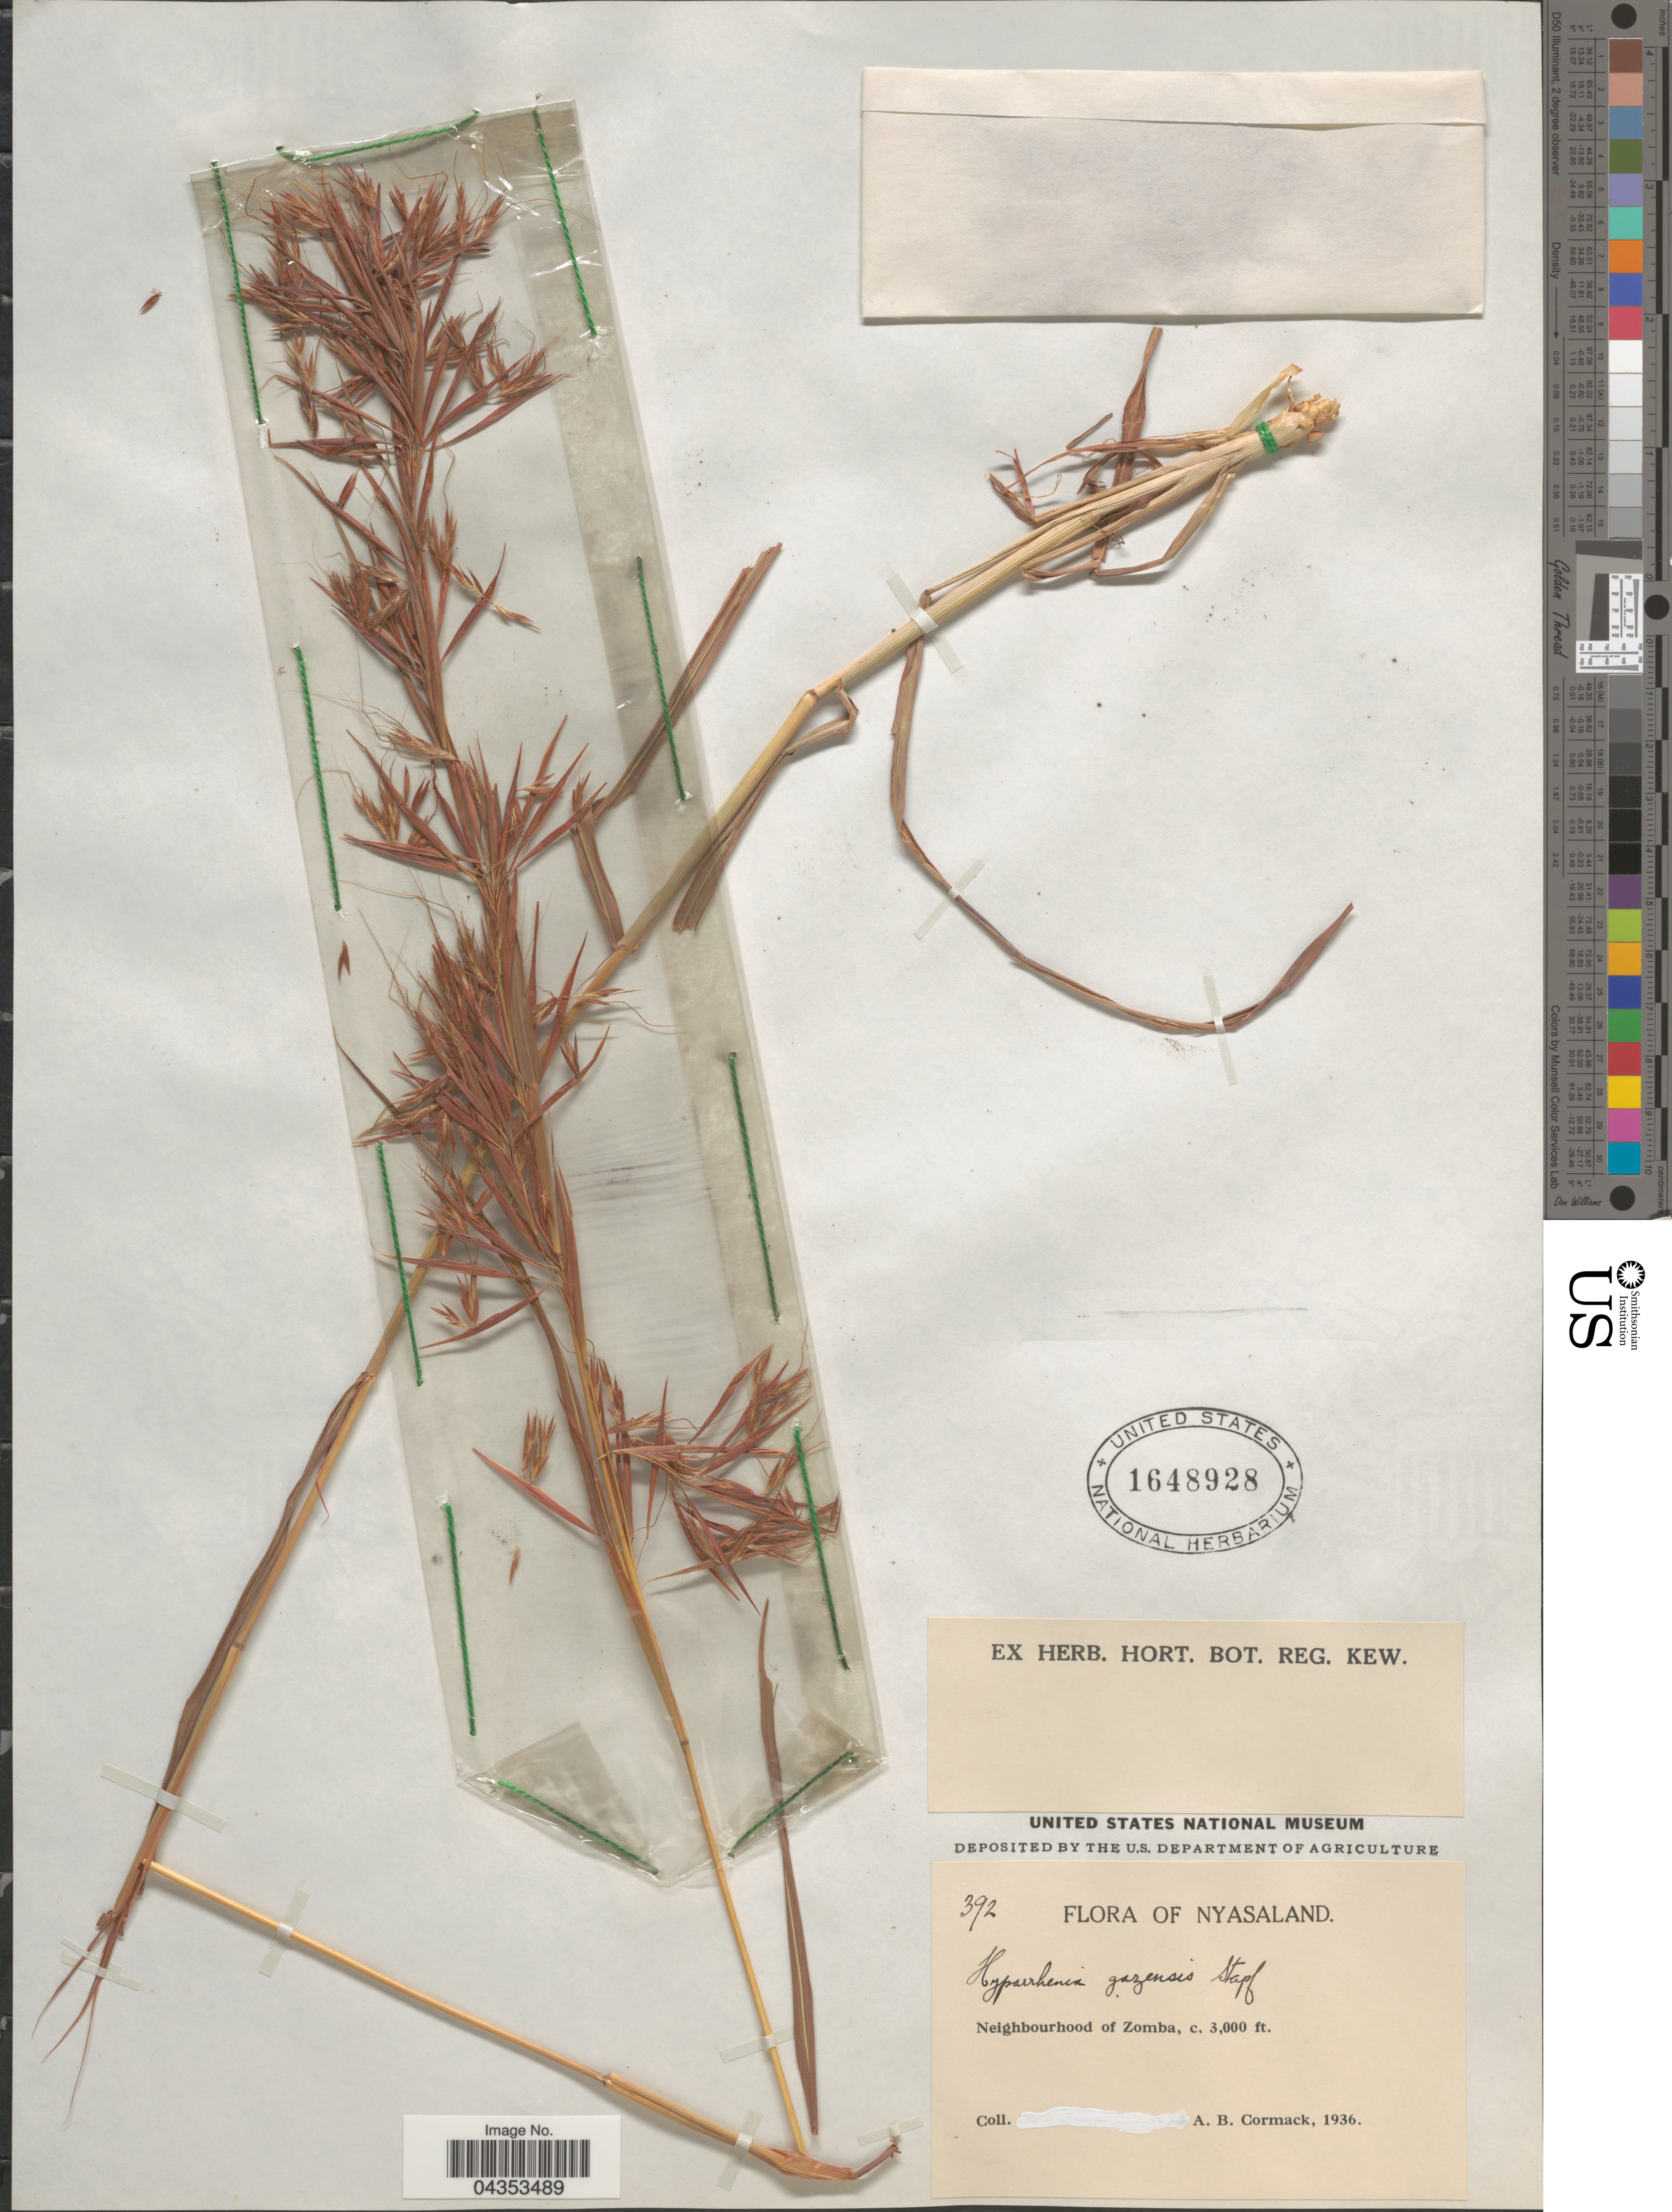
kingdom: Plantae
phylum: Tracheophyta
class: Liliopsida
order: Poales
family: Poaceae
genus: Hyparrhenia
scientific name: Hyparrhenia gazensis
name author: (Rendle) Stapf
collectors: A. Cormack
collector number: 392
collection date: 1936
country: Malawi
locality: Nyasaland. Neighbourhood of Zomba.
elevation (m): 914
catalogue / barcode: US 1648928